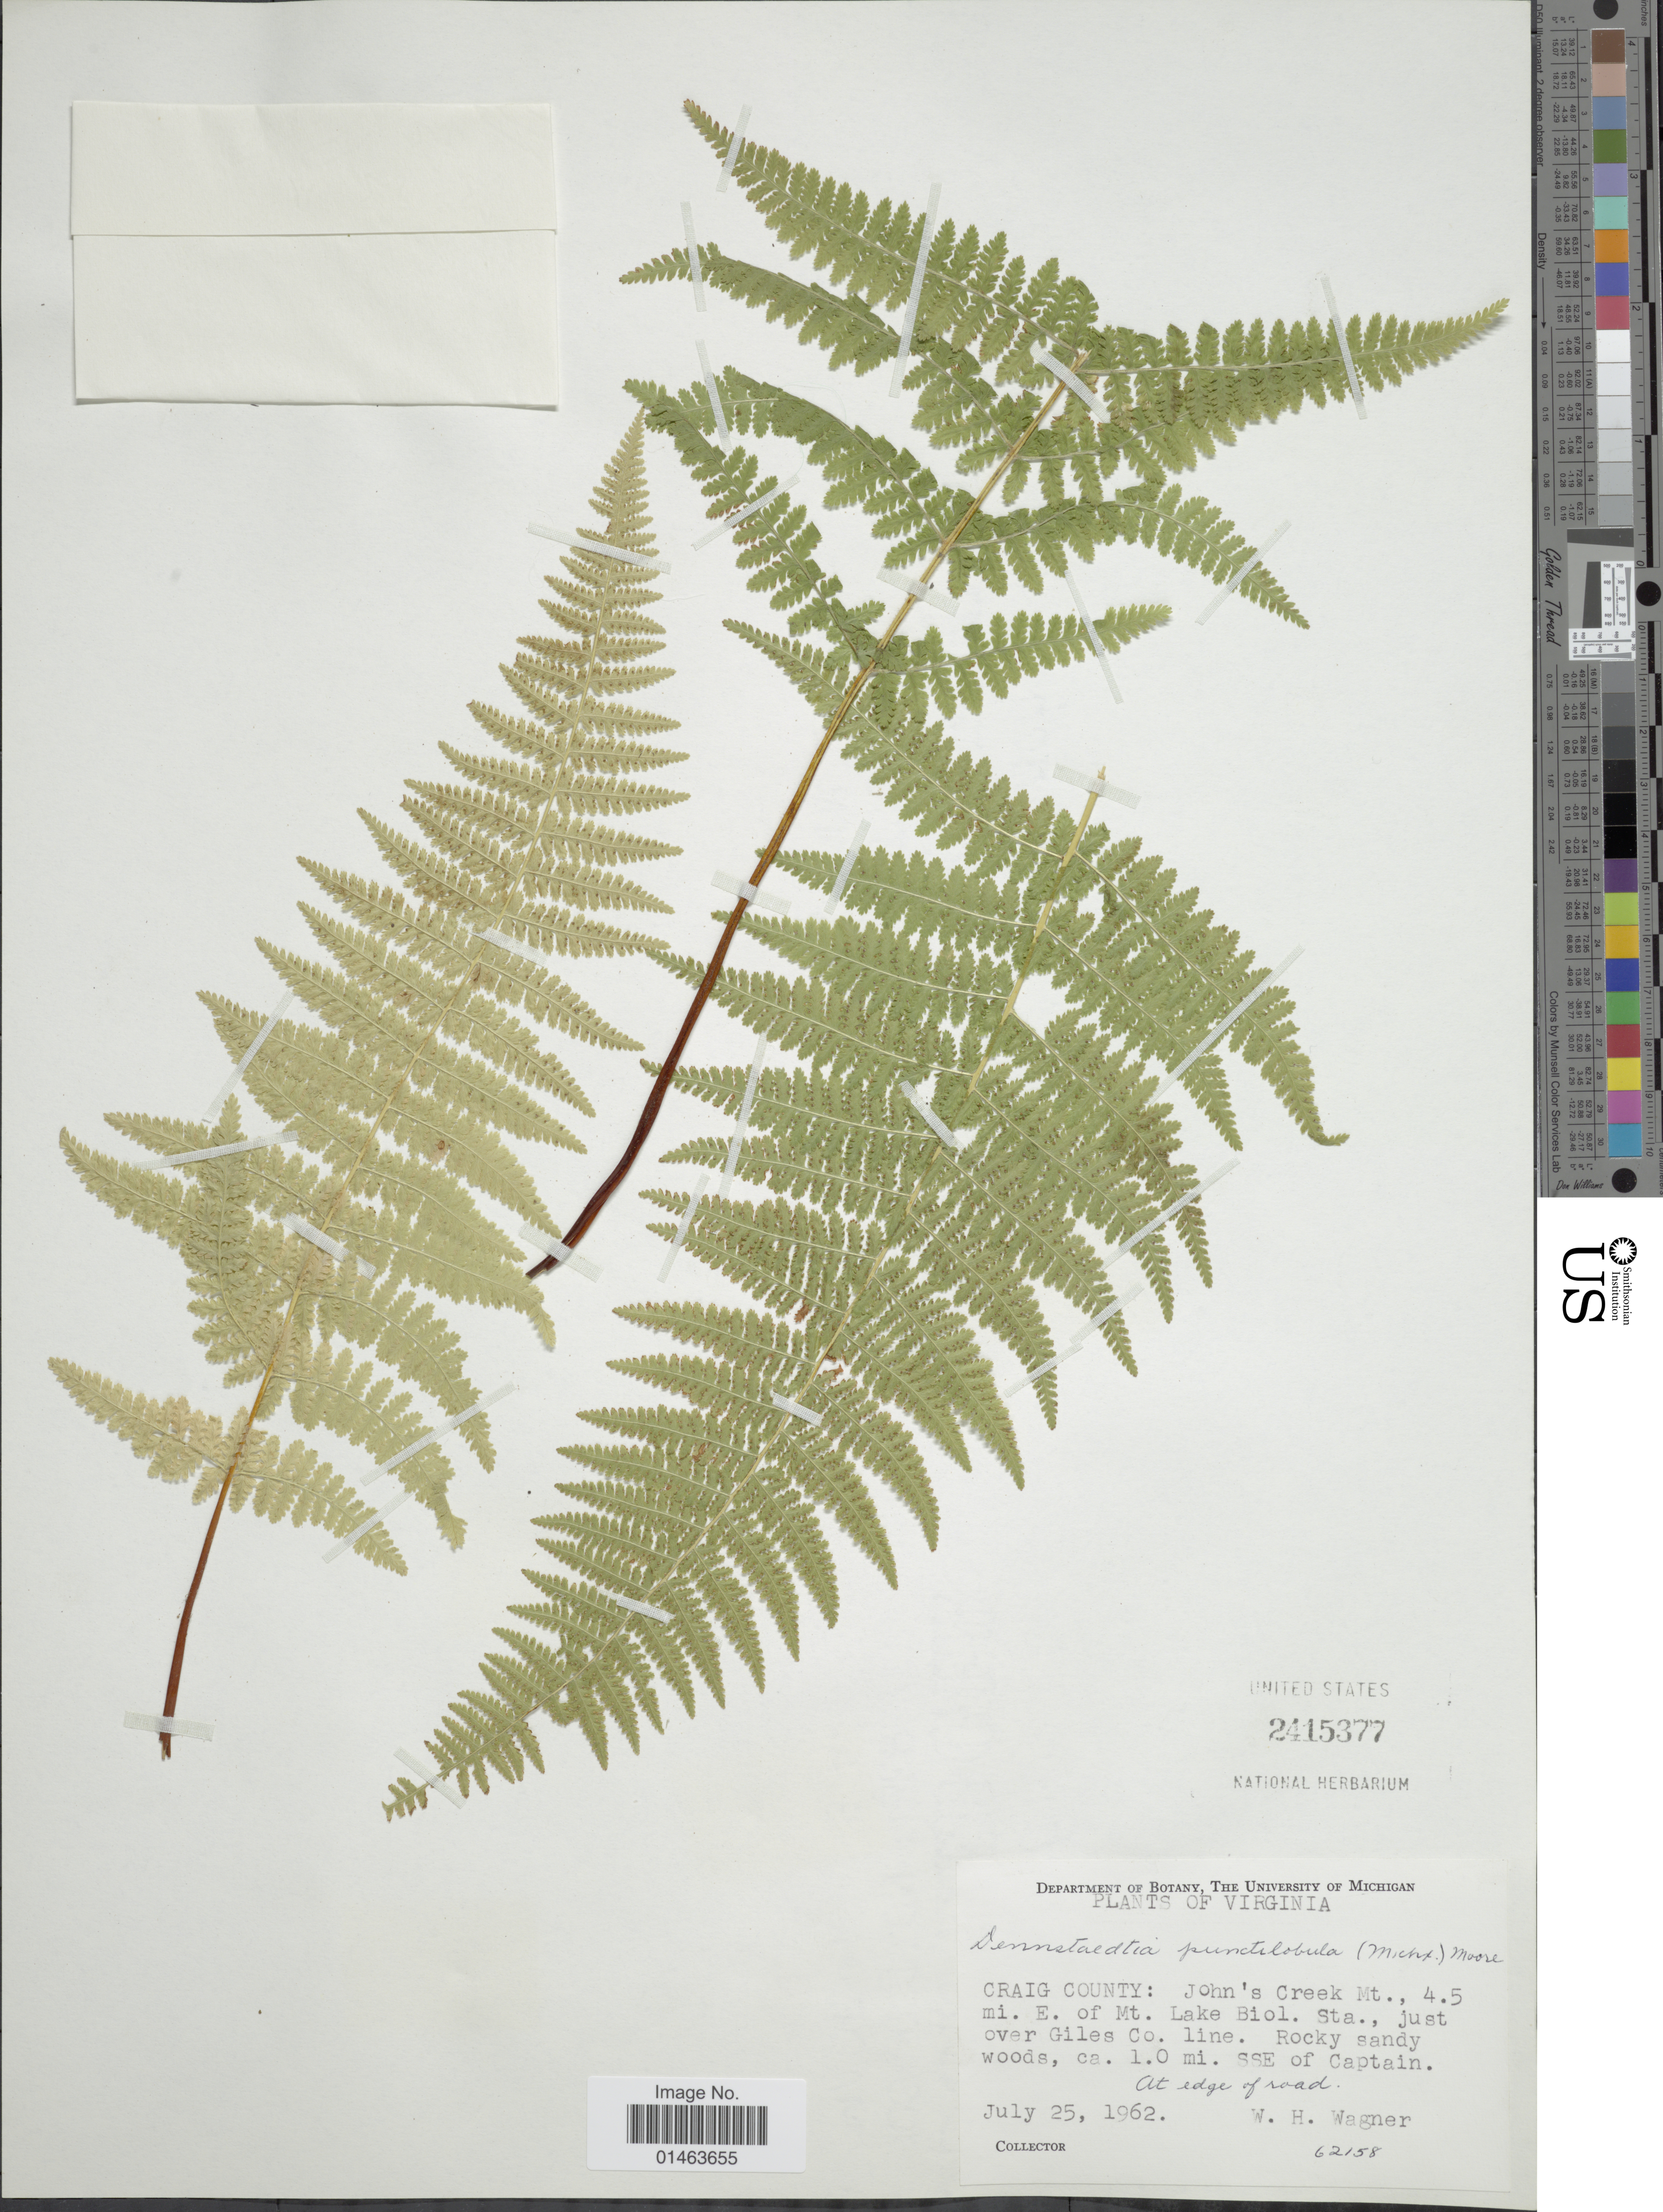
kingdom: Plantae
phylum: Tracheophyta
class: Polypodiopsida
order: Polypodiales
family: Dennstaedtiaceae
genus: Dennstaedtia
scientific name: Dennstaedtia punctilobula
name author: (Michx.) T. Moore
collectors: W. H. Wagner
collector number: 62158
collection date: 1962-07-25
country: United States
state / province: Virginia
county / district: Craig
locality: Virginia, Craig County: John's Creek. Mt., 4.5 mi. E. of Mt. Lake Biol. Sta., just over Giles Co. line, ca. 1.0 mi. SSE of Captain.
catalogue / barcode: US 2415377